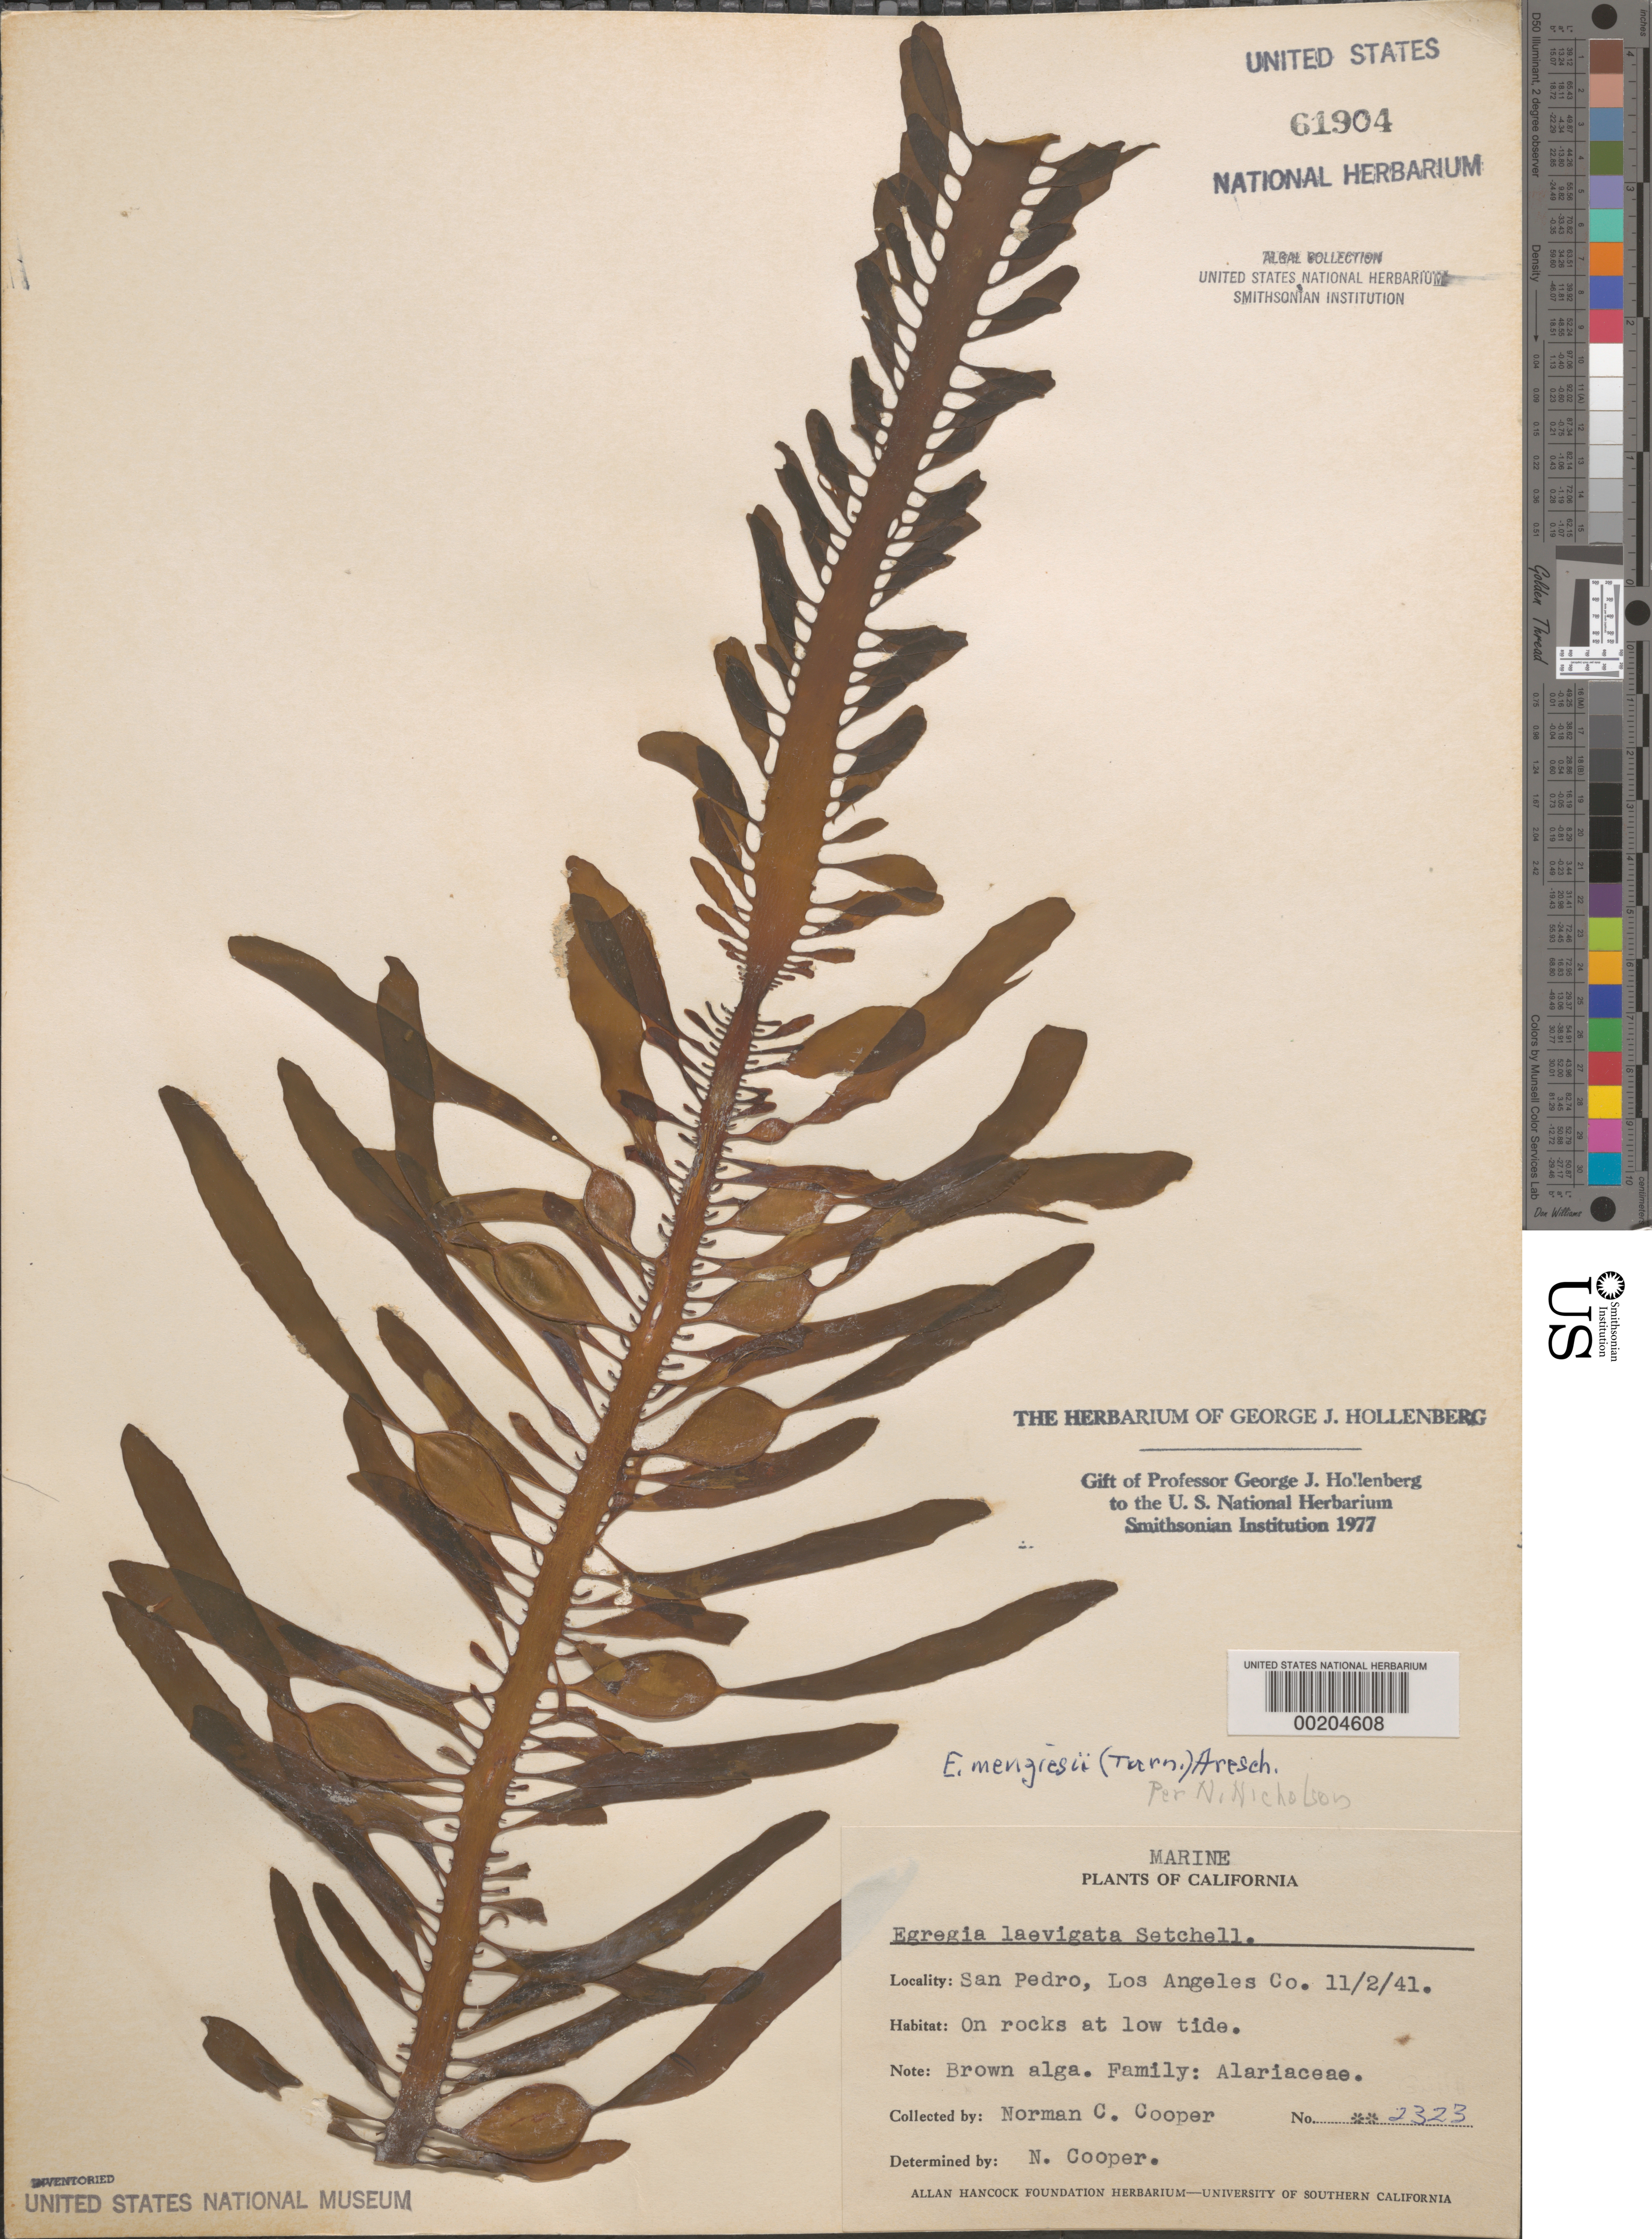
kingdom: Chromista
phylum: Ochrophyta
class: Phaeophyceae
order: Laminariales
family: Lessoniaceae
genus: Egregia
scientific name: Egregia menziesii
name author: (Turner) Aresch.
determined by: Nicholson, Nancy L.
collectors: N. Cooper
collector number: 2323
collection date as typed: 02 Nov 1941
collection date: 1941-11-02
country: United States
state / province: California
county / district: Los Angeles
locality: San Pedro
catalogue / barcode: US 61904